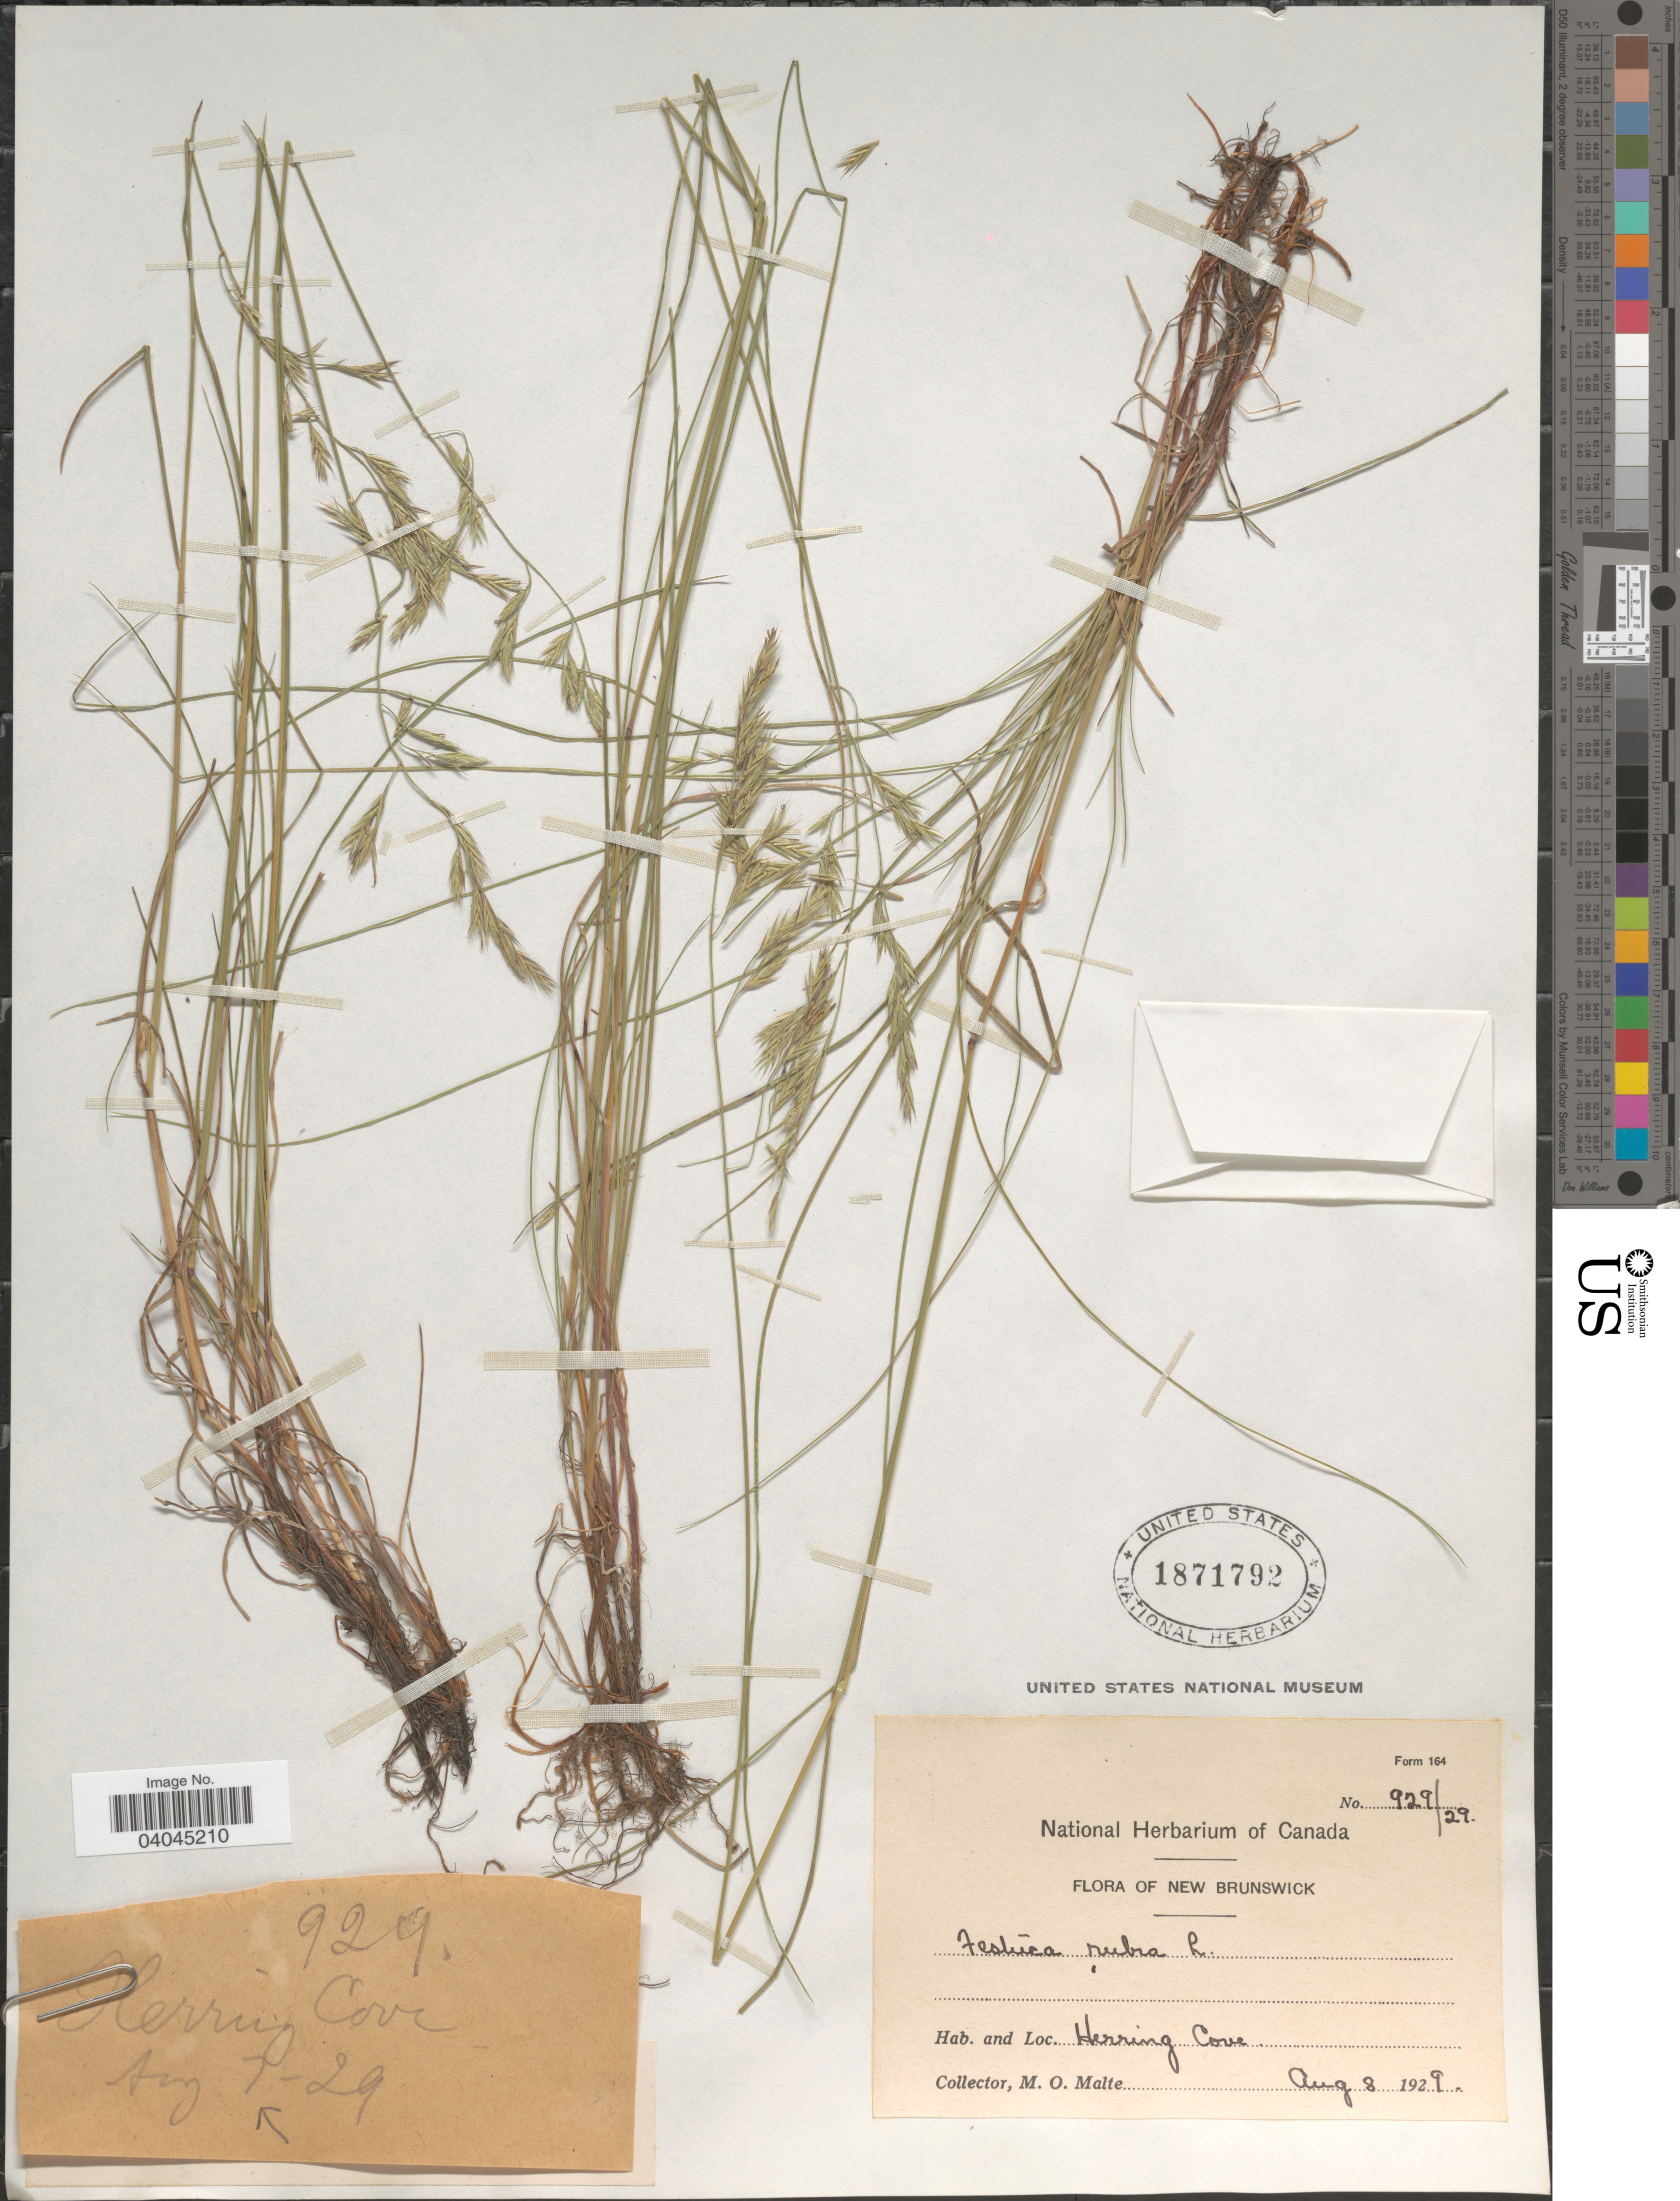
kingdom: Plantae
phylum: Tracheophyta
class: Liliopsida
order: Poales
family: Poaceae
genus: Festuca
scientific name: Festuca rubra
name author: L.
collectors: M. O. Malte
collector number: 929/29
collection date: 1929-08-08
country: Canada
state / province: New Brunswick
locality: Herring Cove.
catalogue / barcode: US 1871792